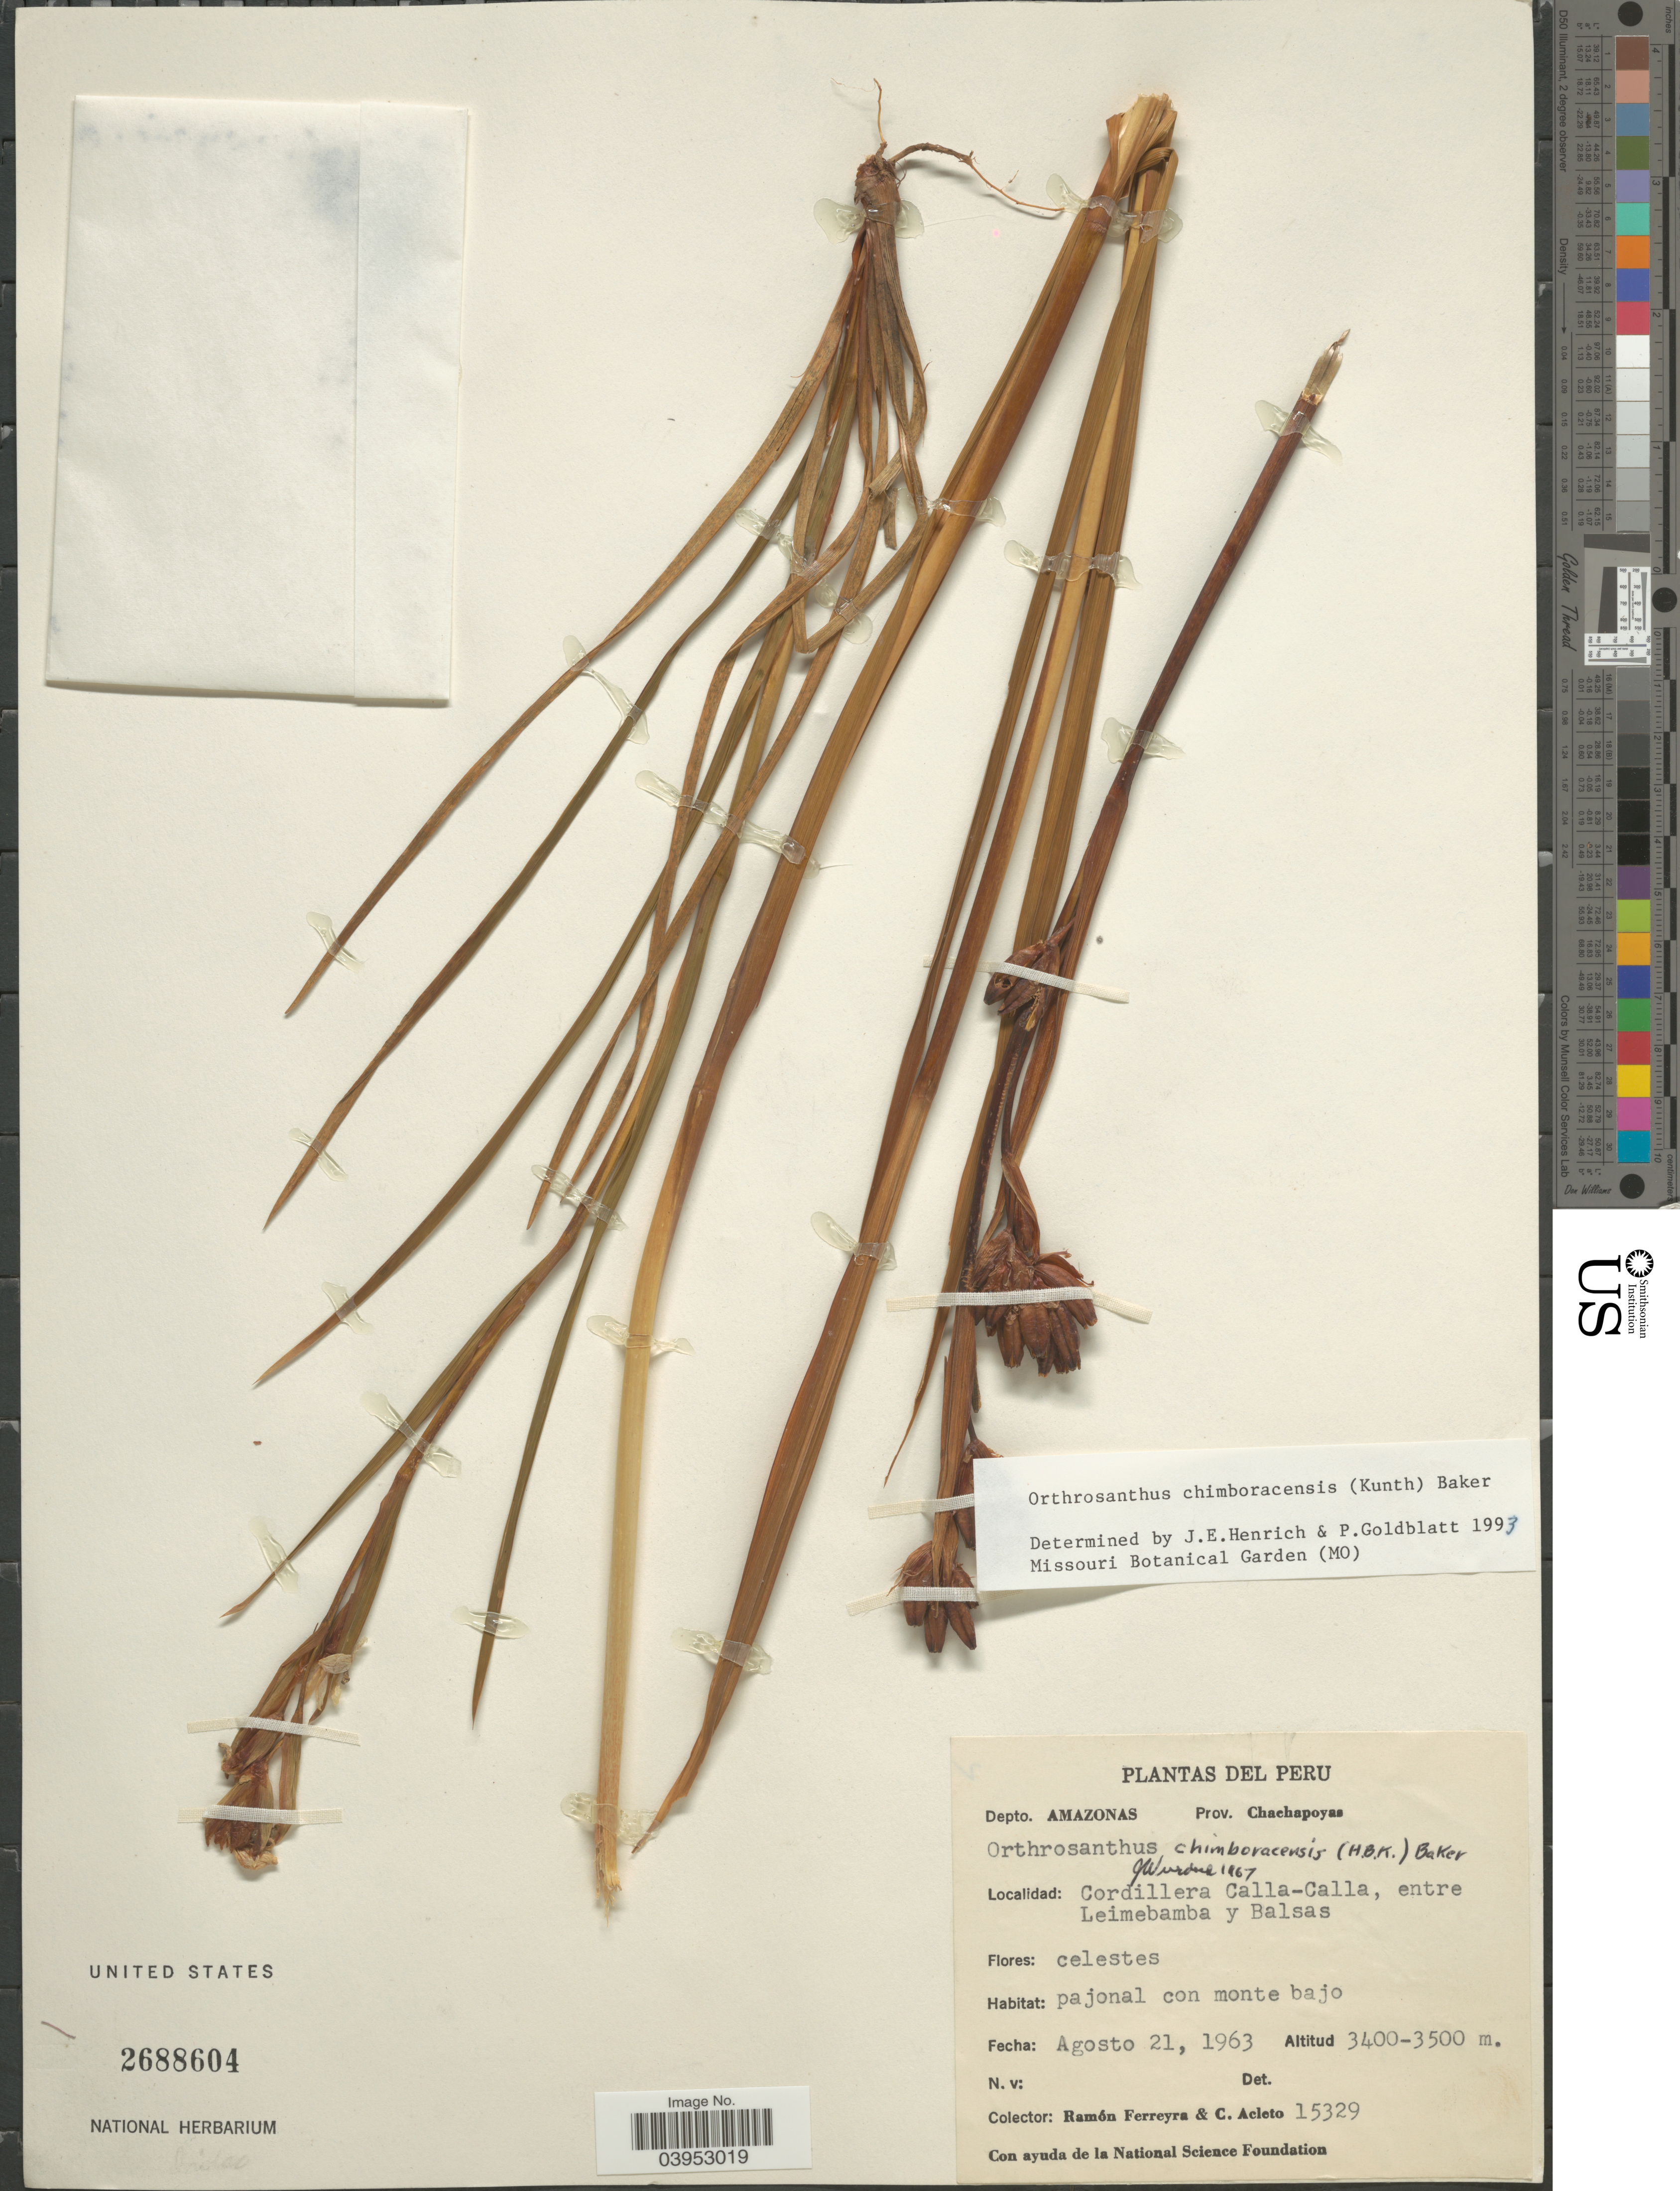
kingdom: Plantae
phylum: Tracheophyta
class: Liliopsida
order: Asparagales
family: Iridaceae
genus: Orthrosanthus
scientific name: Orthrosanthus chimboracensis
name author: (Kunth) Baker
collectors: R. A. Ferreyra & C. Acleto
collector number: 15329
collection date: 1963-08-21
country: Peru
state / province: Amazonas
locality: Depto. Amazonas. Prov. Chachapoyas. Cordillera Calla-Calla, entre Leimebamba y Balsas.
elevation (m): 3400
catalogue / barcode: US 2688604